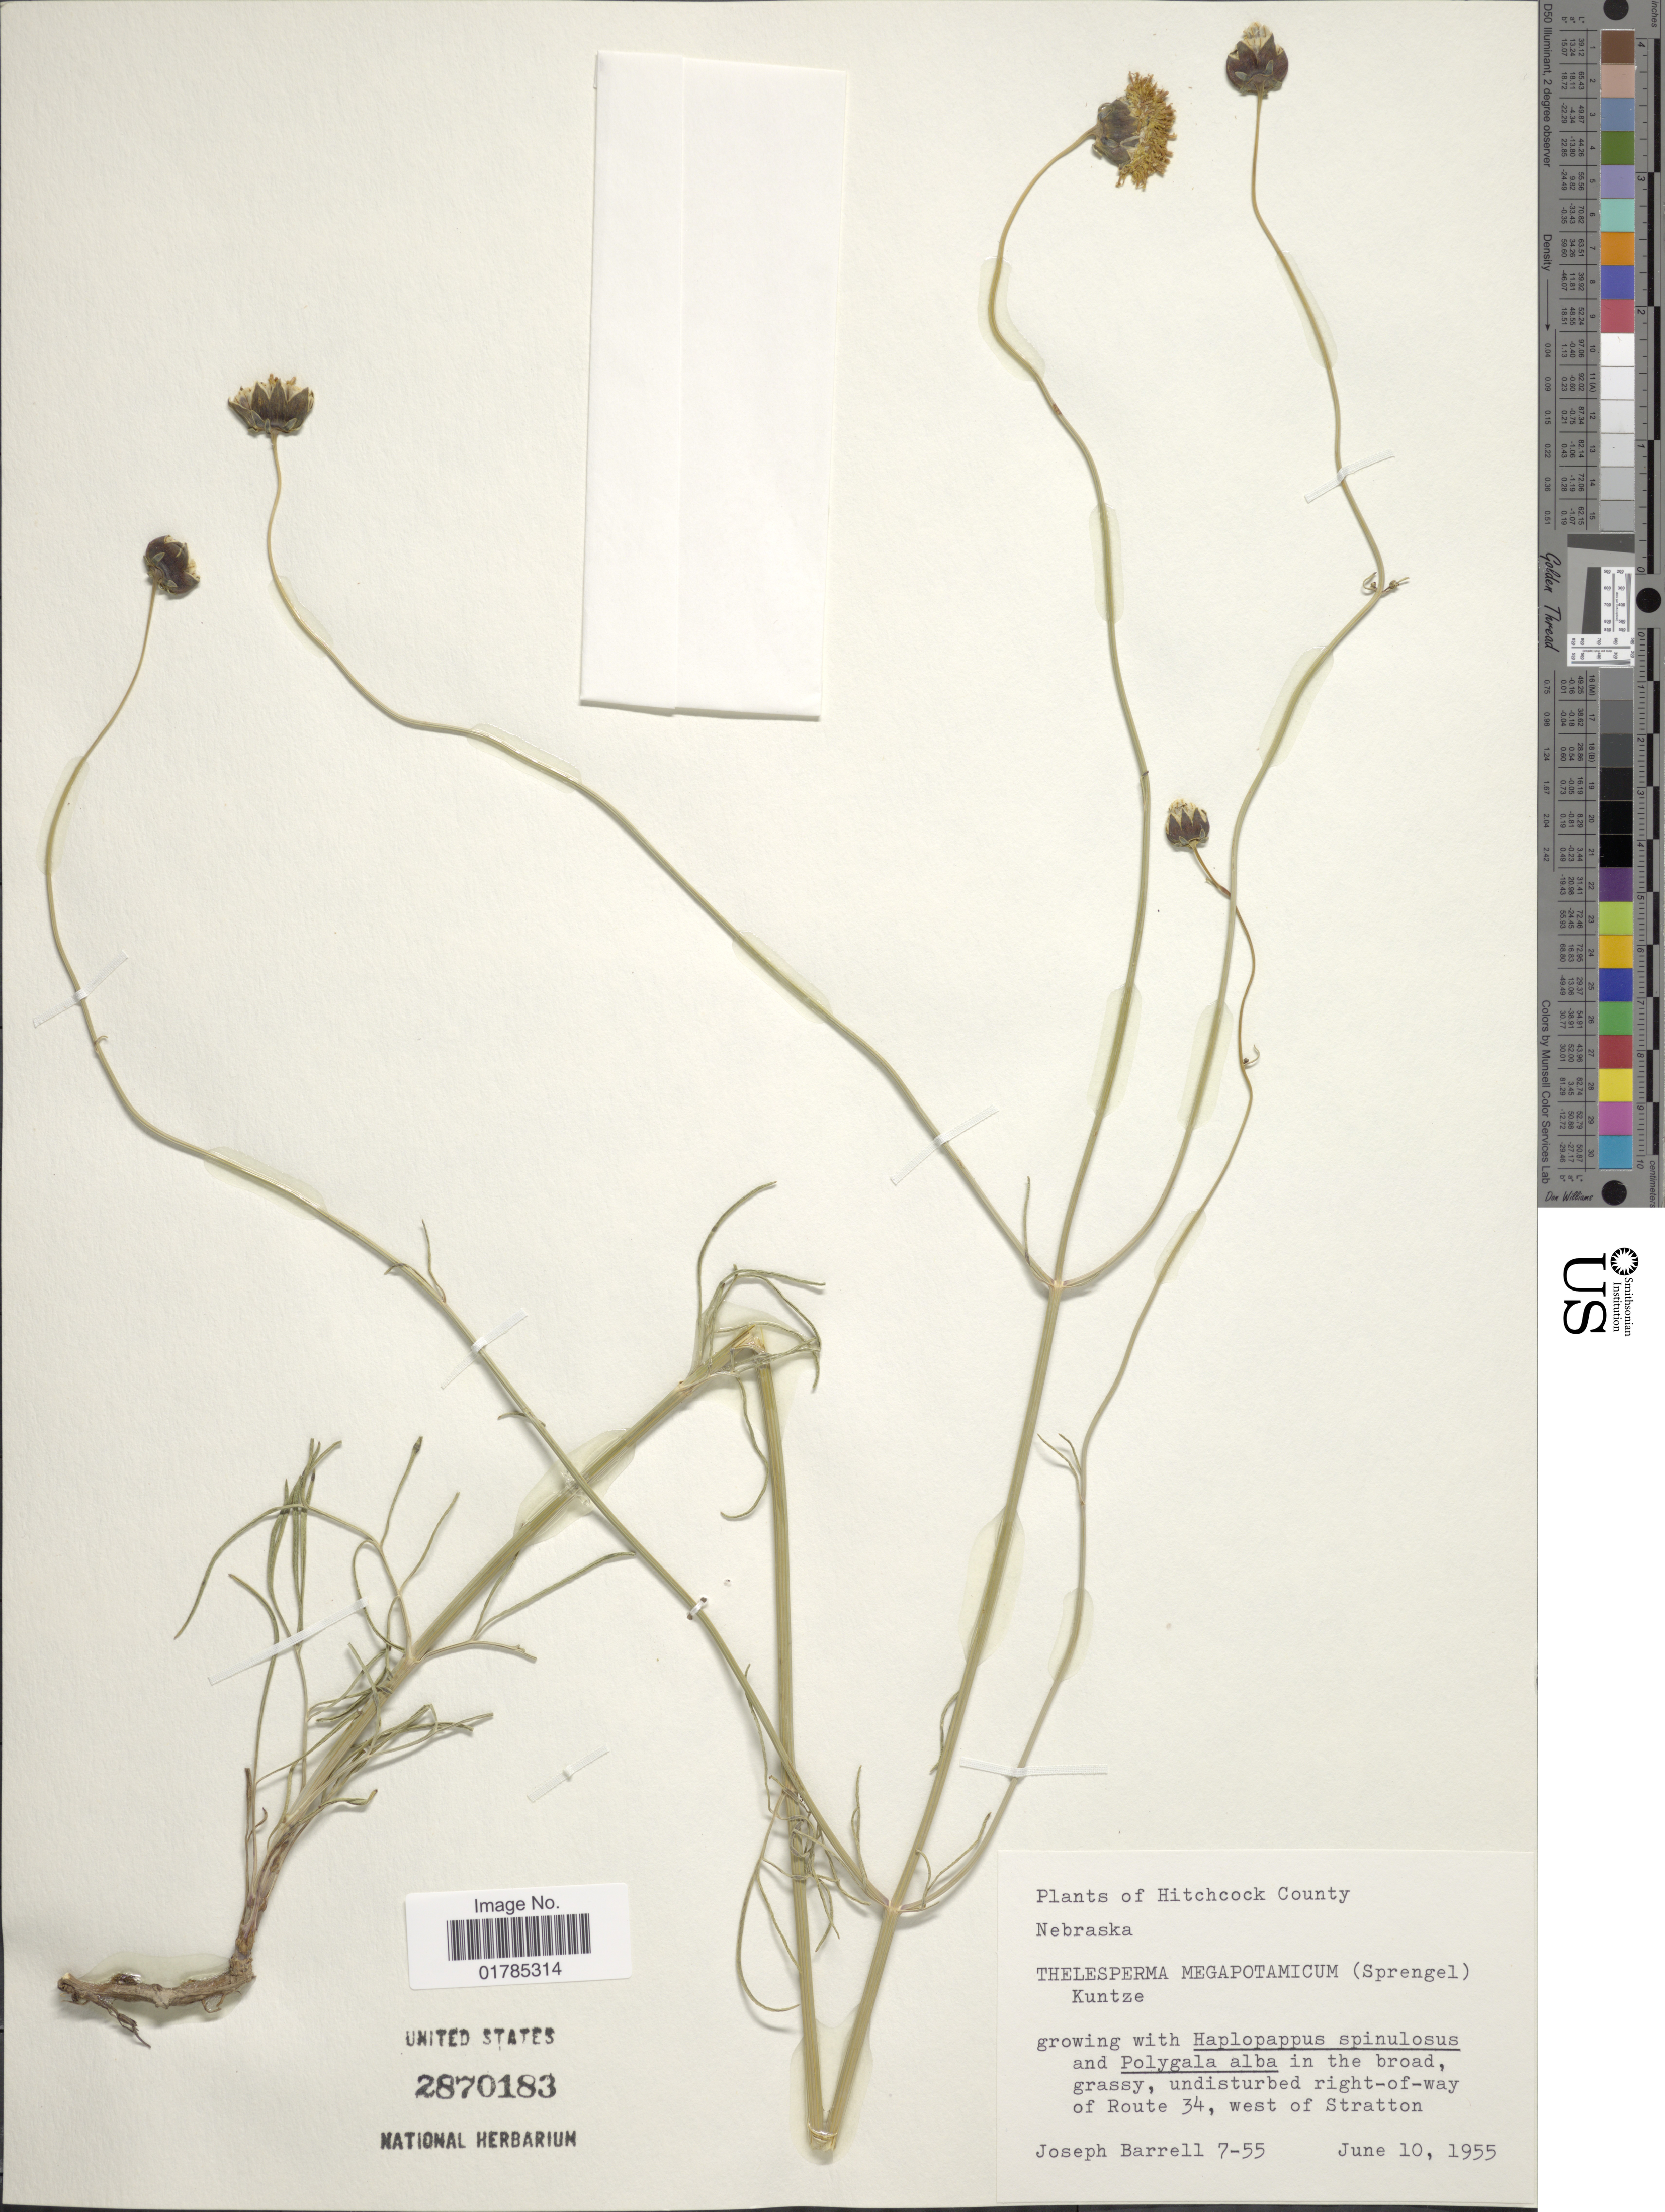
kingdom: Plantae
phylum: Tracheophyta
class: Magnoliopsida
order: Asterales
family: Asteraceae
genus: Thelesperma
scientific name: Thelesperma megapotamicum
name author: (Spreng.) Herter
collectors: J. Barrell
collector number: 7-55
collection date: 1955-06-10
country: United States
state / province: Nebraska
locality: Hitchcock County, undisturbed right-of-way of route 34, west of Stratton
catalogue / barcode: US 2870183